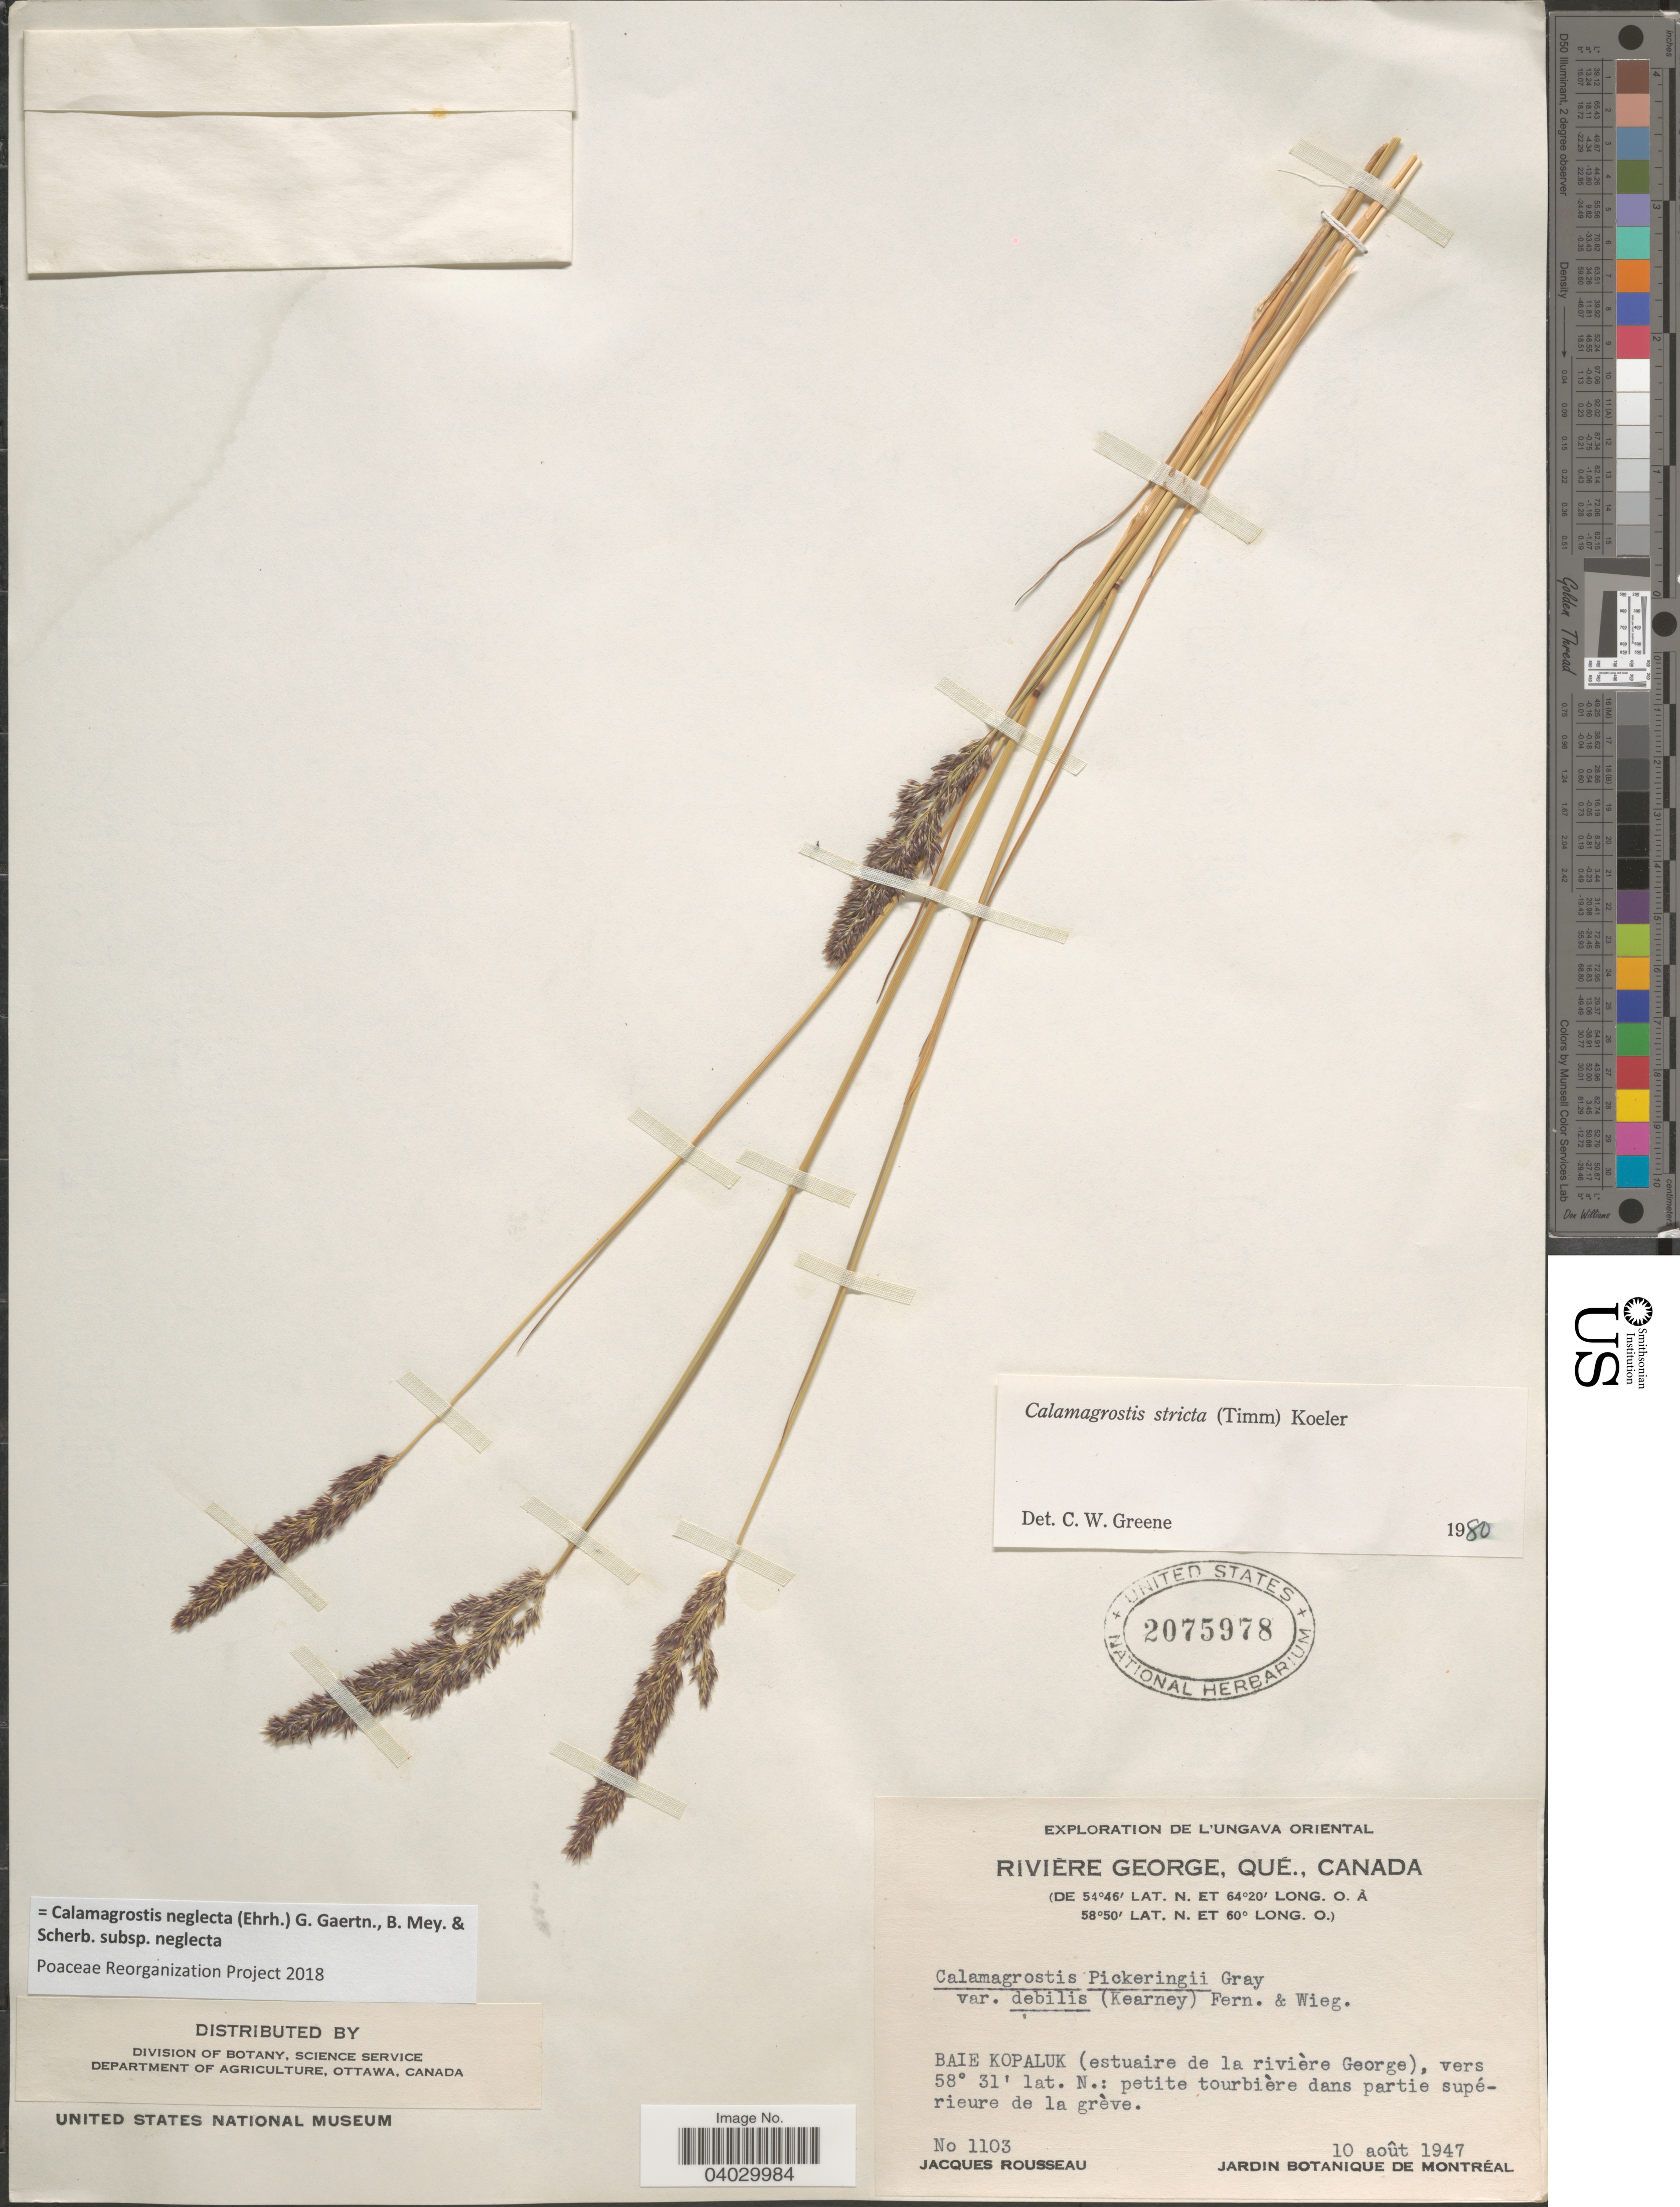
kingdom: Plantae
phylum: Tracheophyta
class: Liliopsida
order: Poales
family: Poaceae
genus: Calamagrostis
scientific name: Calamagrostis neglecta subsp. neglecta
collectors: J. Rousseau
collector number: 1103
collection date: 1947-08-10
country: Canada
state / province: Quebec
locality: Riviére George. Baie Kopaluk (estuaire de la rivière George): petite tourbière dans partie supérieure de la grève.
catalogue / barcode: US 2075978